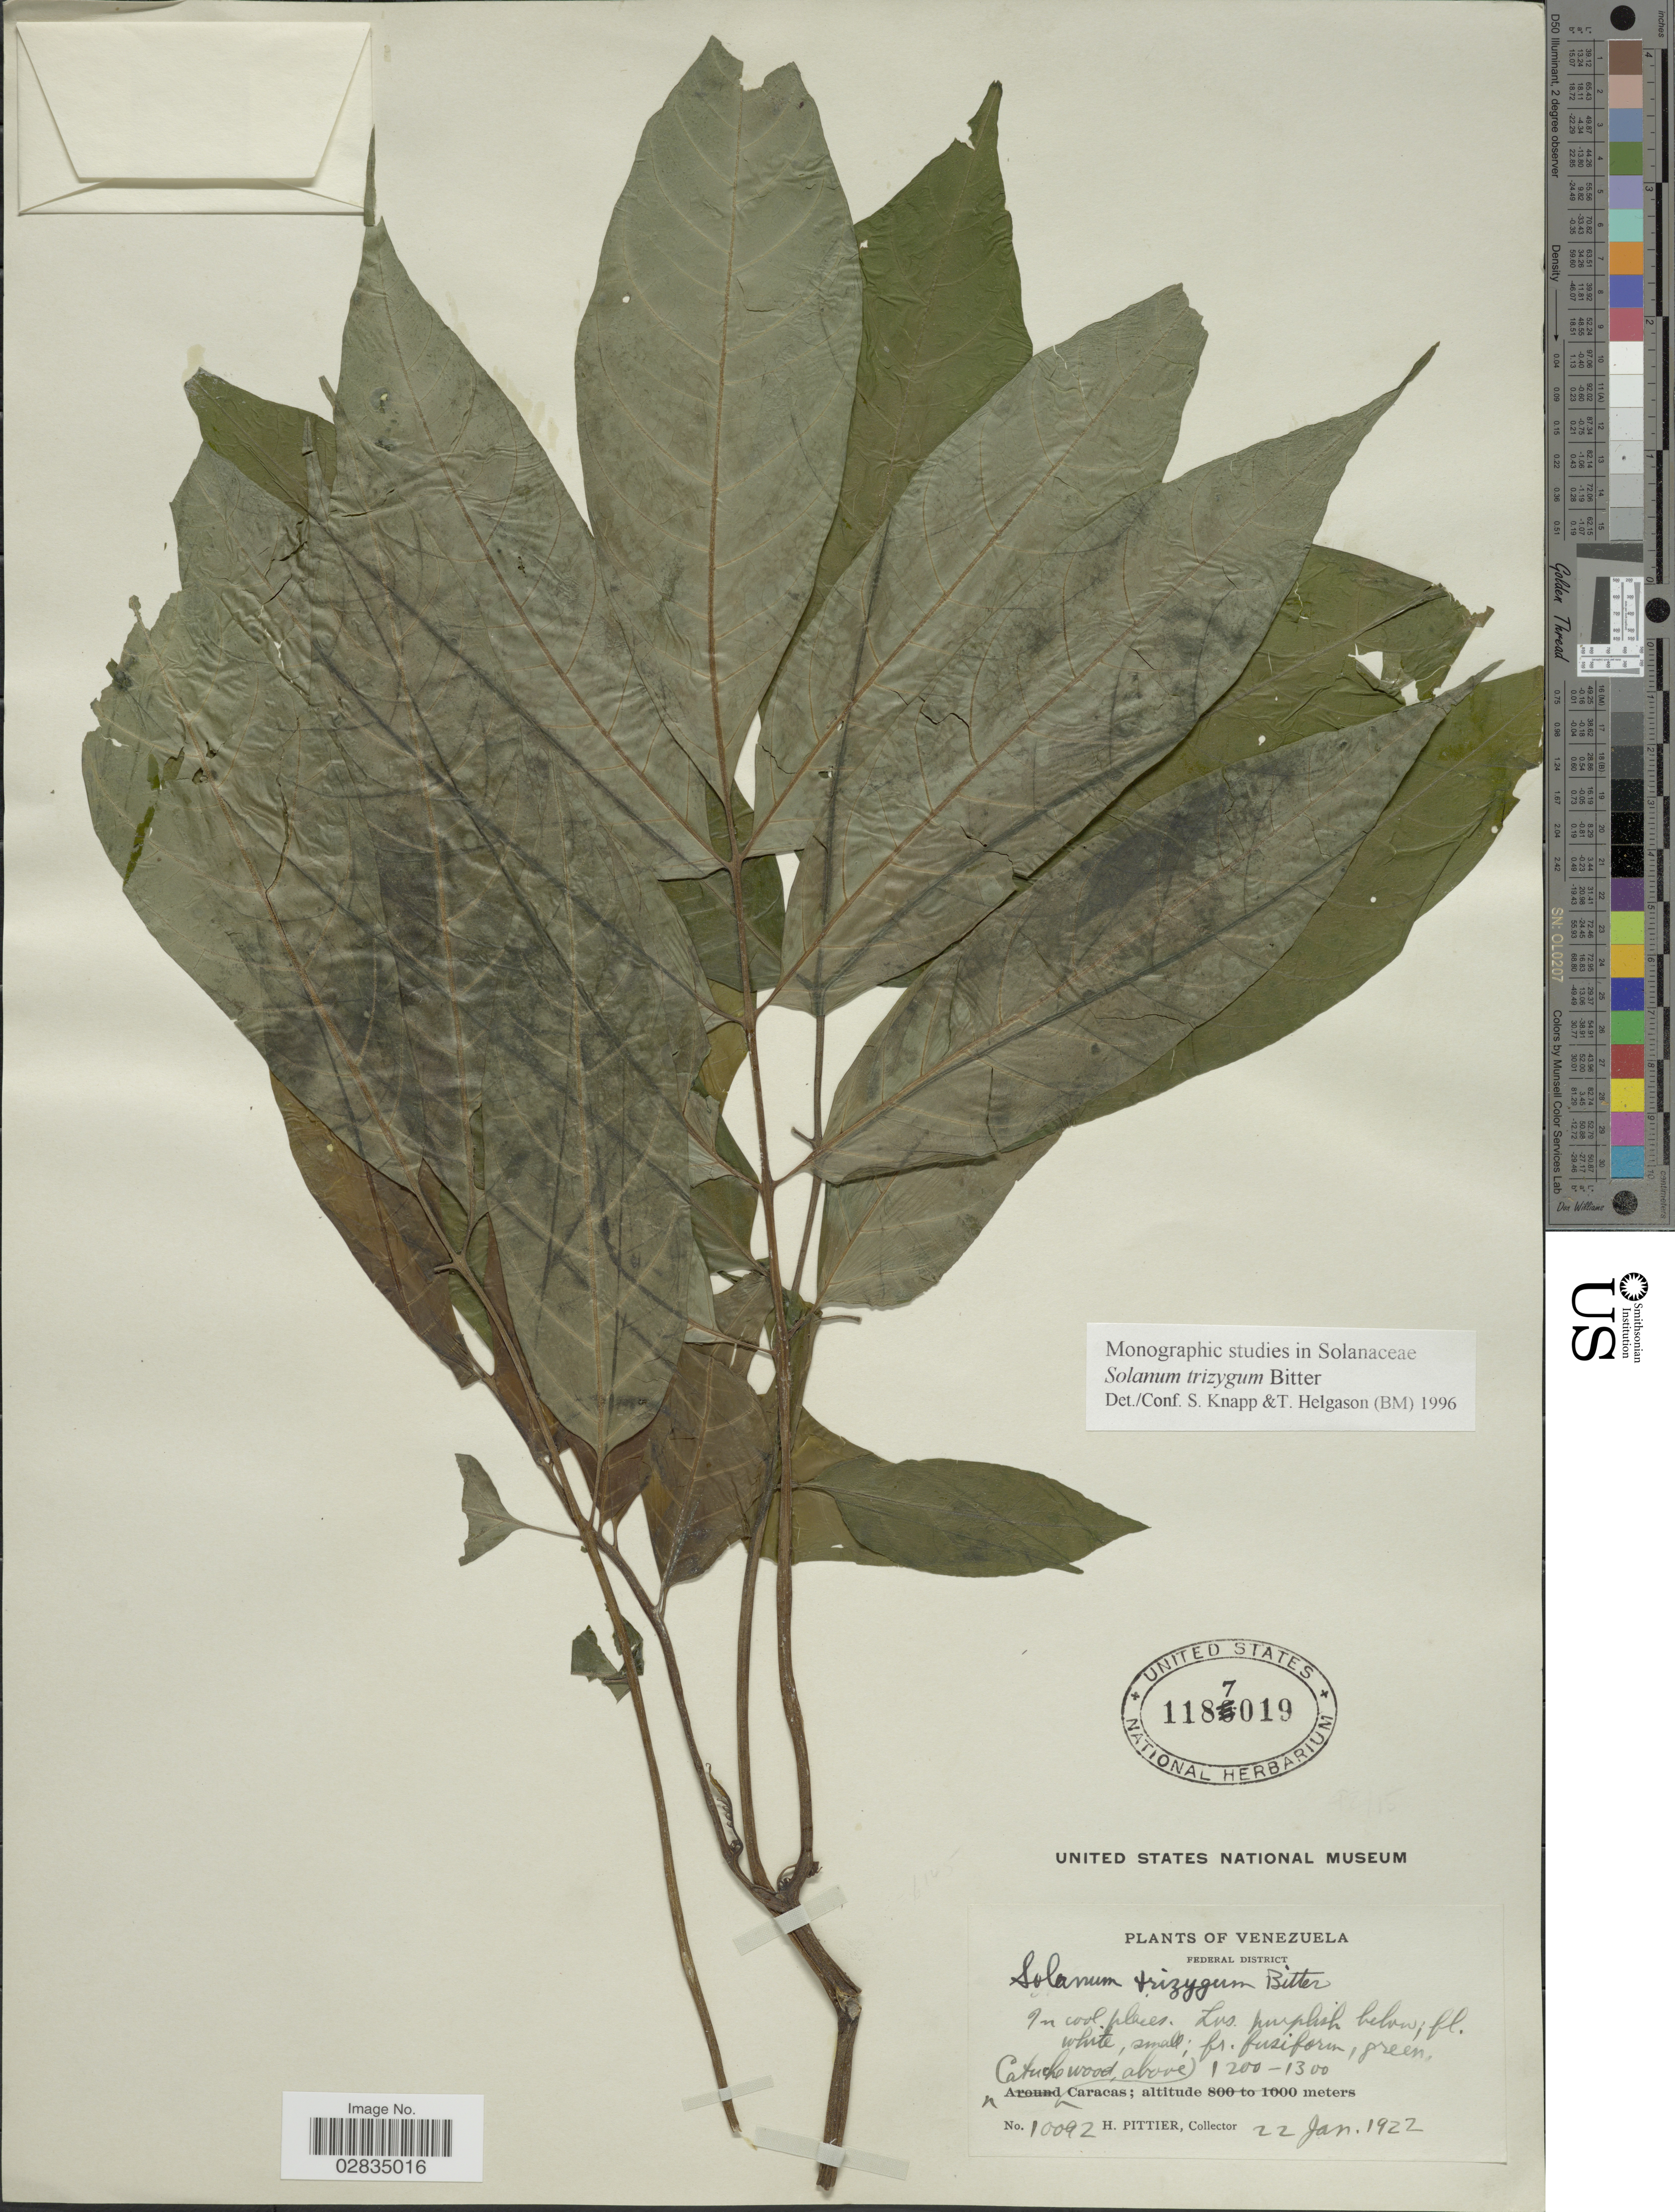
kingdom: Plantae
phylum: Tracheophyta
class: Magnoliopsida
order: Solanales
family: Solanaceae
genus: Solanum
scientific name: Solanum trizygum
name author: Bitter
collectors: H. F. Pittier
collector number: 10092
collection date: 1922-01-22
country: Venezuela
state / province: Distrito Federal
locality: Catuche wood, above Caracas. Federal District.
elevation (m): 1200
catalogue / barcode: US 1187019